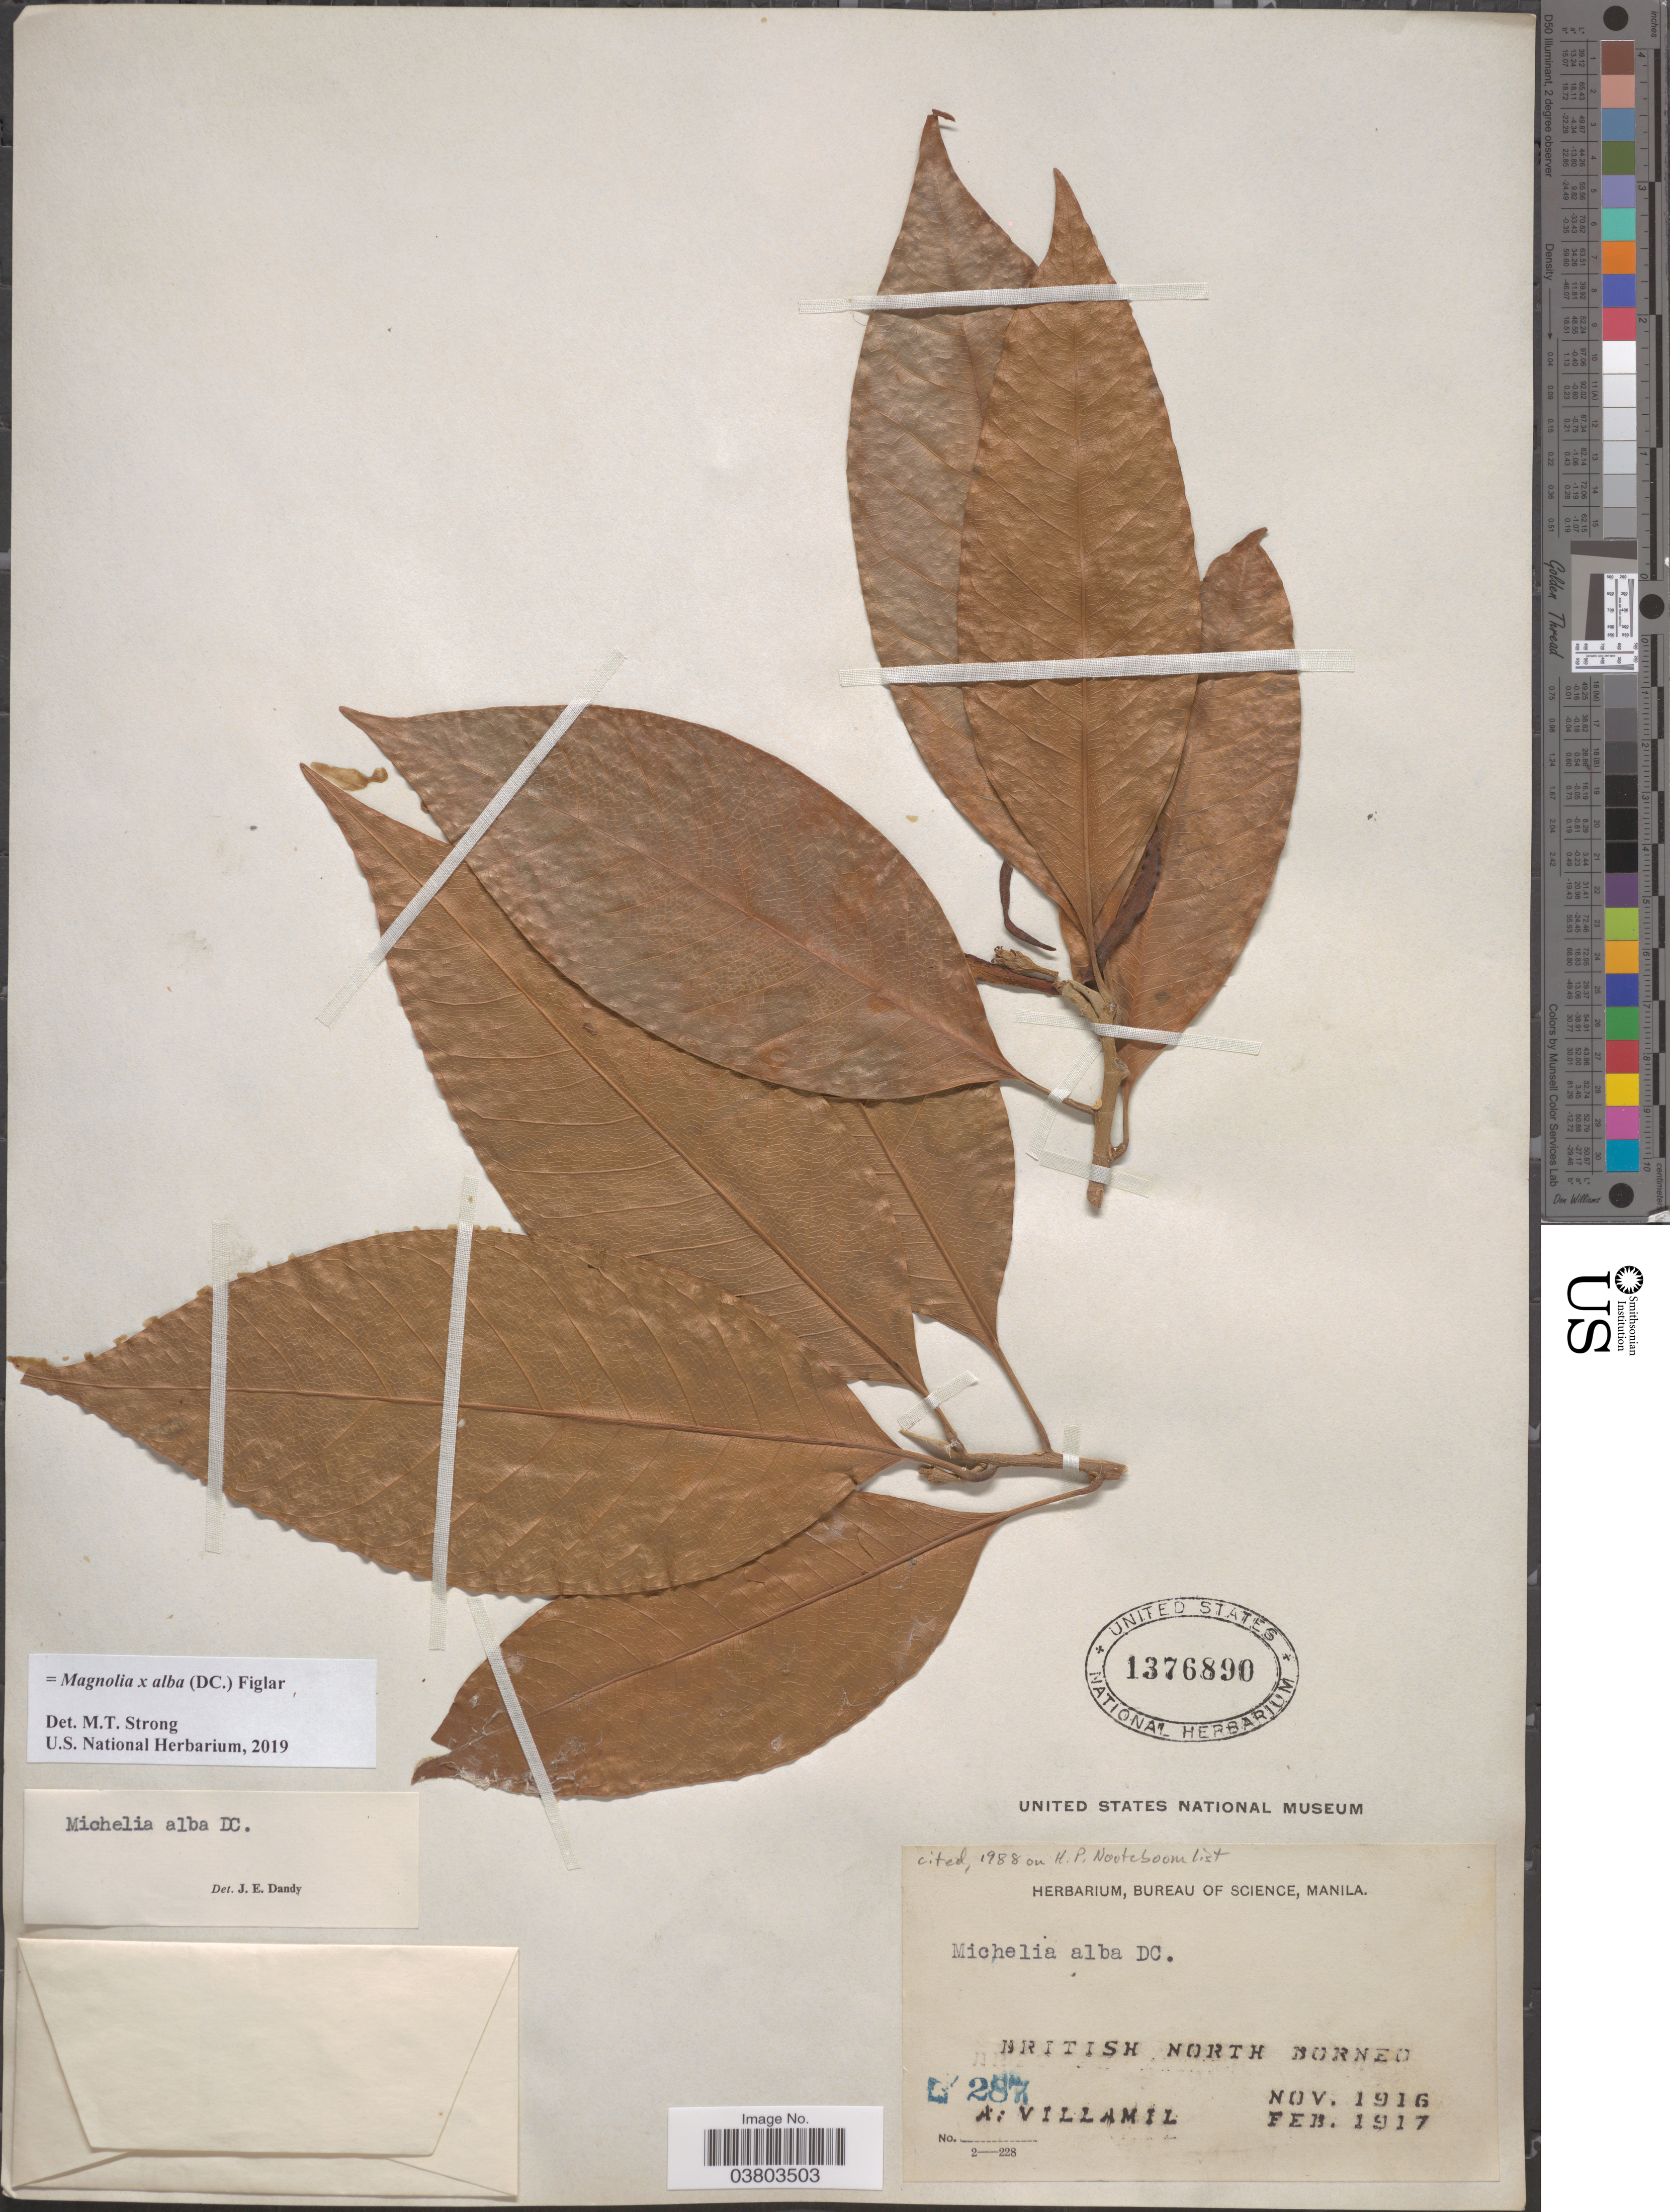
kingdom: Plantae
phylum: Tracheophyta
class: Magnoliopsida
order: Magnoliales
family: Magnoliaceae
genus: Magnolia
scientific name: Magnolia x alba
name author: (DC.) Figlar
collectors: A. Villamil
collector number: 287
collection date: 1916-11/1917-02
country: Malaysia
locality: British North Borneo.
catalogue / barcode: US 1376890